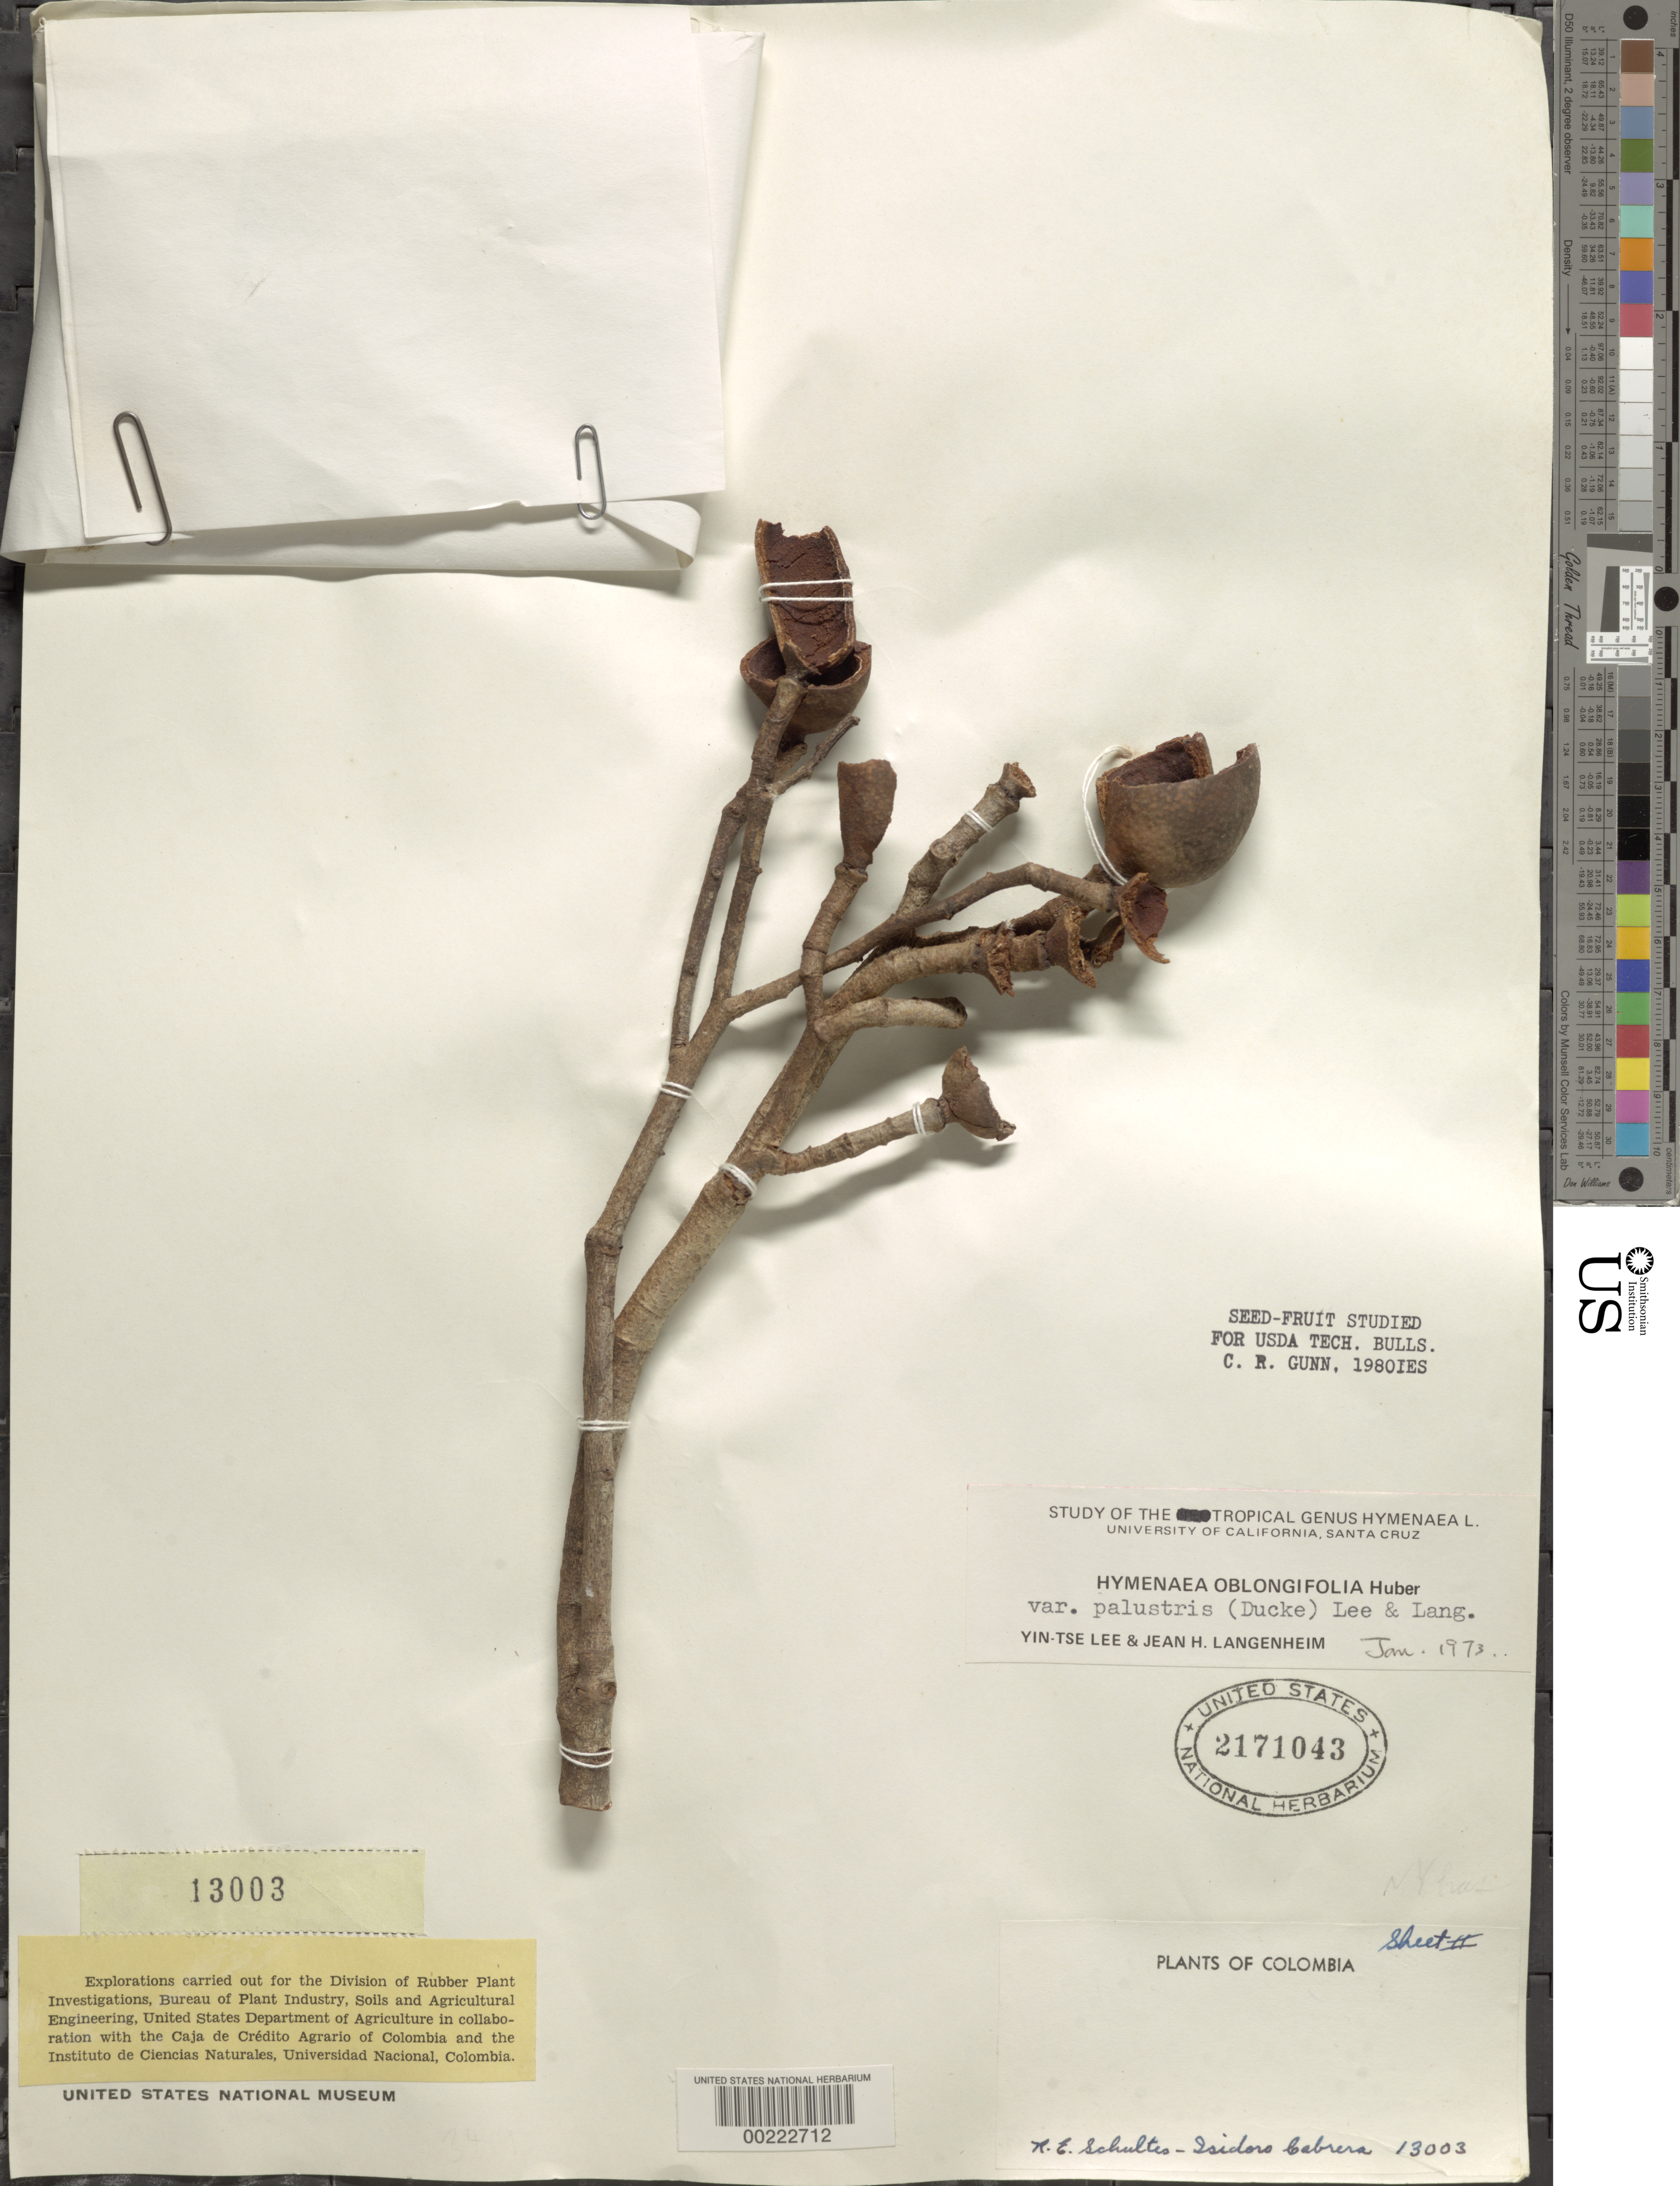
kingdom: Plantae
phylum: Tracheophyta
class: Magnoliopsida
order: Fabales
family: Fabaceae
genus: Hymenaea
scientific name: Hymenaea oblongifolia var. palustris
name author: (Ducke) Y.T. Lee & Langenh.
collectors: R. E. Schultes & I. Cabrera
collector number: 13003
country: Colombia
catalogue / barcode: US 2171043